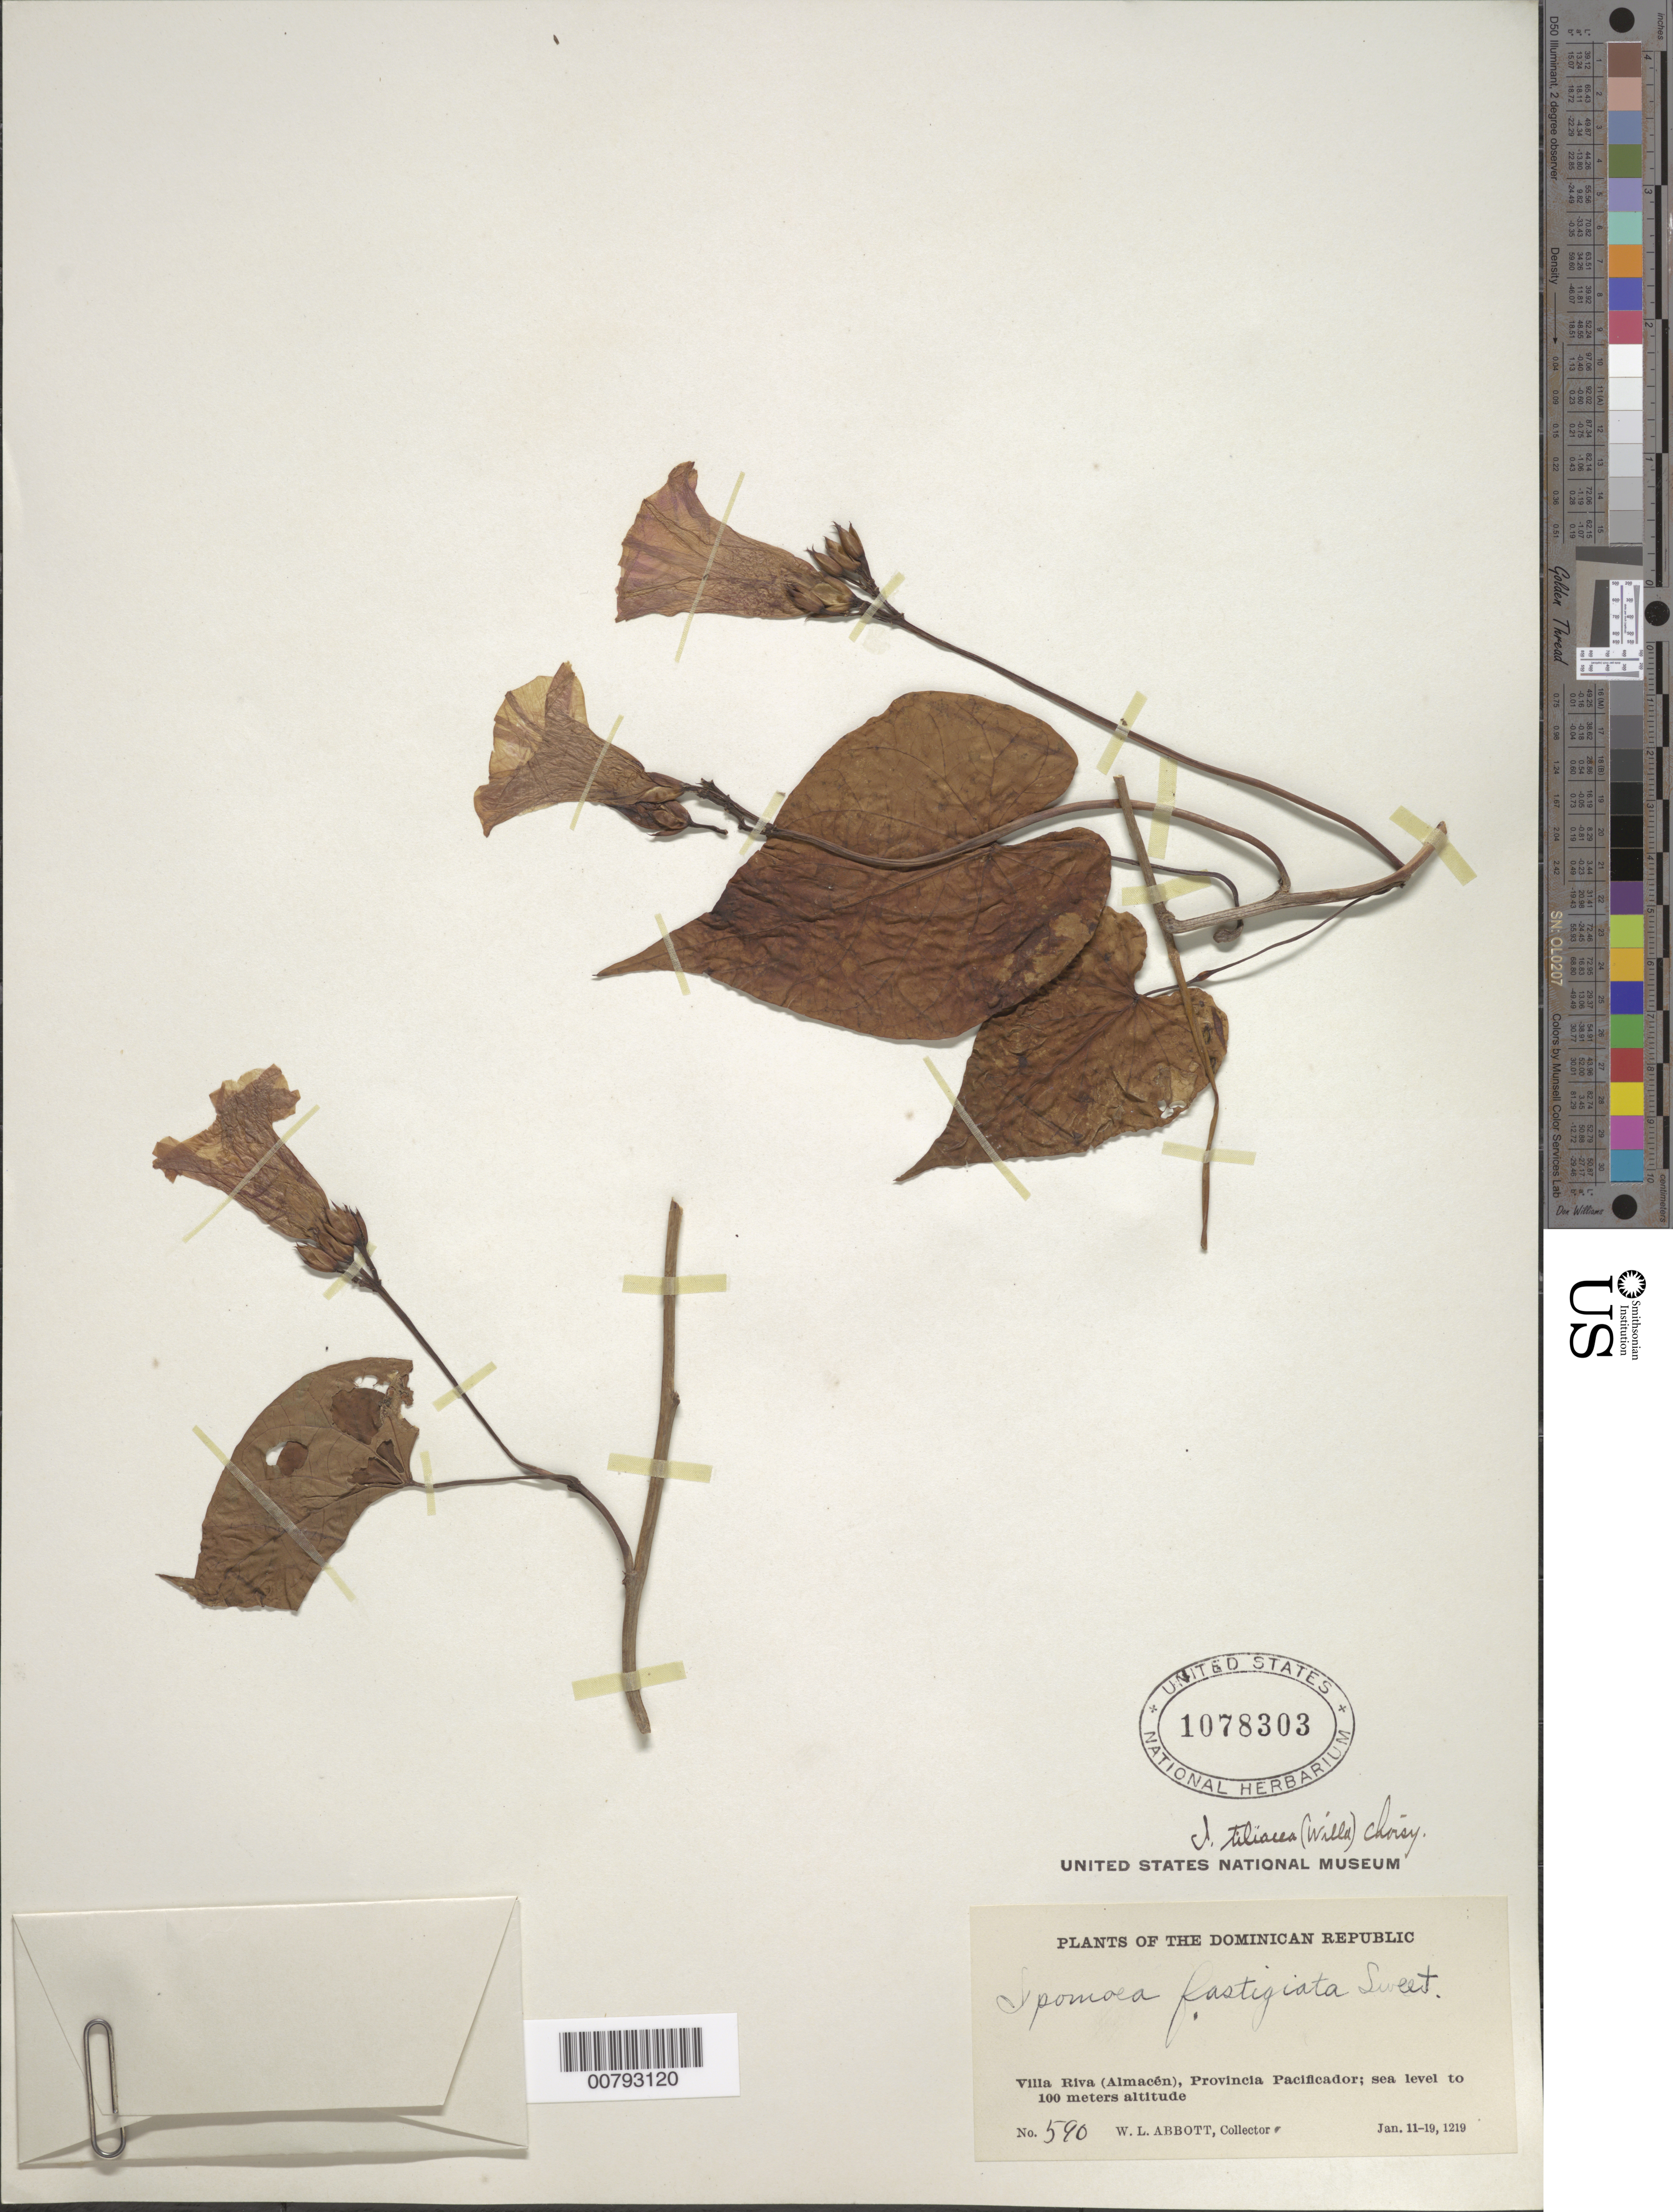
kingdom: Plantae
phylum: Tracheophyta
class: Magnoliopsida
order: Solanales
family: Convolvulaceae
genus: Ipomoea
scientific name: Ipomoea tiliacea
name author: (Willd.) Choisy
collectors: W. L. Abbott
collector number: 590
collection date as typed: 11 Jan 1910 to 19 Jan 1921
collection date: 1910-01-11/1921-01-19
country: Dominican Republic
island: Hispaniola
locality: Province of Pacificador?, Villa Riva (Almacén).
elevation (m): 0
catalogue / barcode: US 1078303